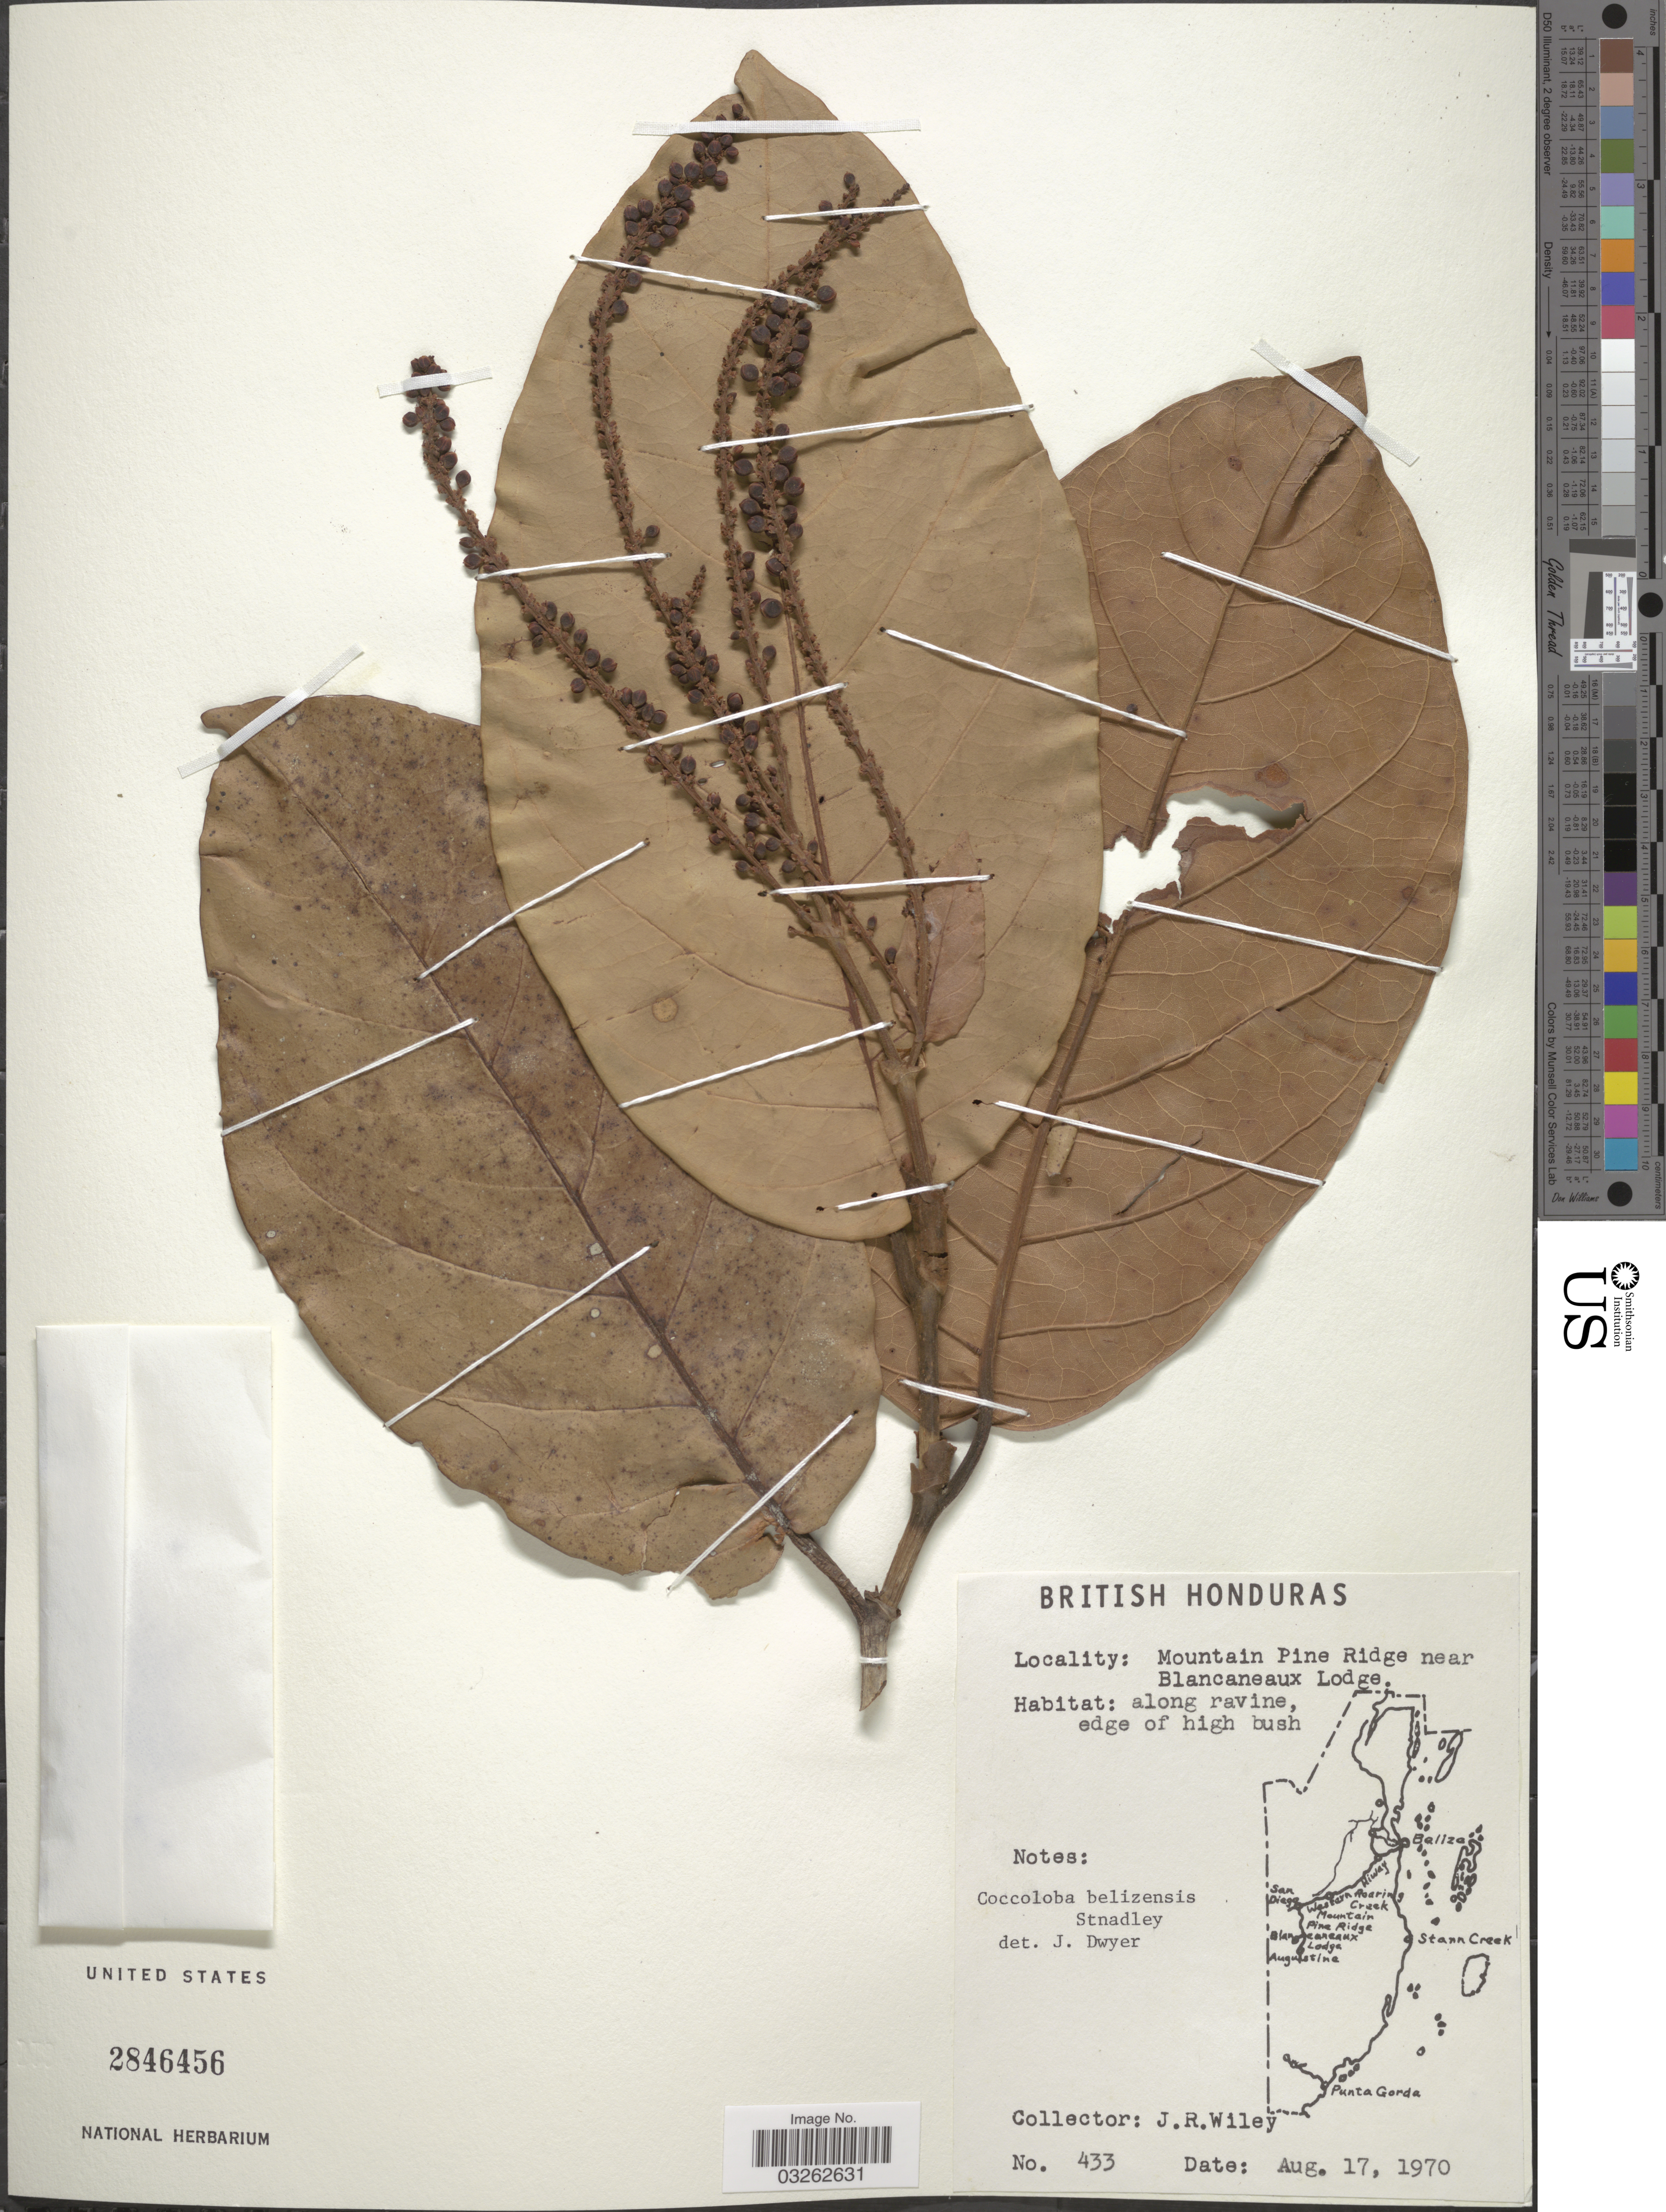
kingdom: Plantae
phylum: Tracheophyta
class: Magnoliopsida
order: Caryophyllales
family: Polygonaceae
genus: Coccoloba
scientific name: Coccoloba belizensis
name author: Standl.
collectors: J. Wiley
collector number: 433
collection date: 1970-08-17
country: Belize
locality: British Honduras. Mountain Pine Ridge near Blancaneaux Lodge.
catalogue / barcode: US 2846456